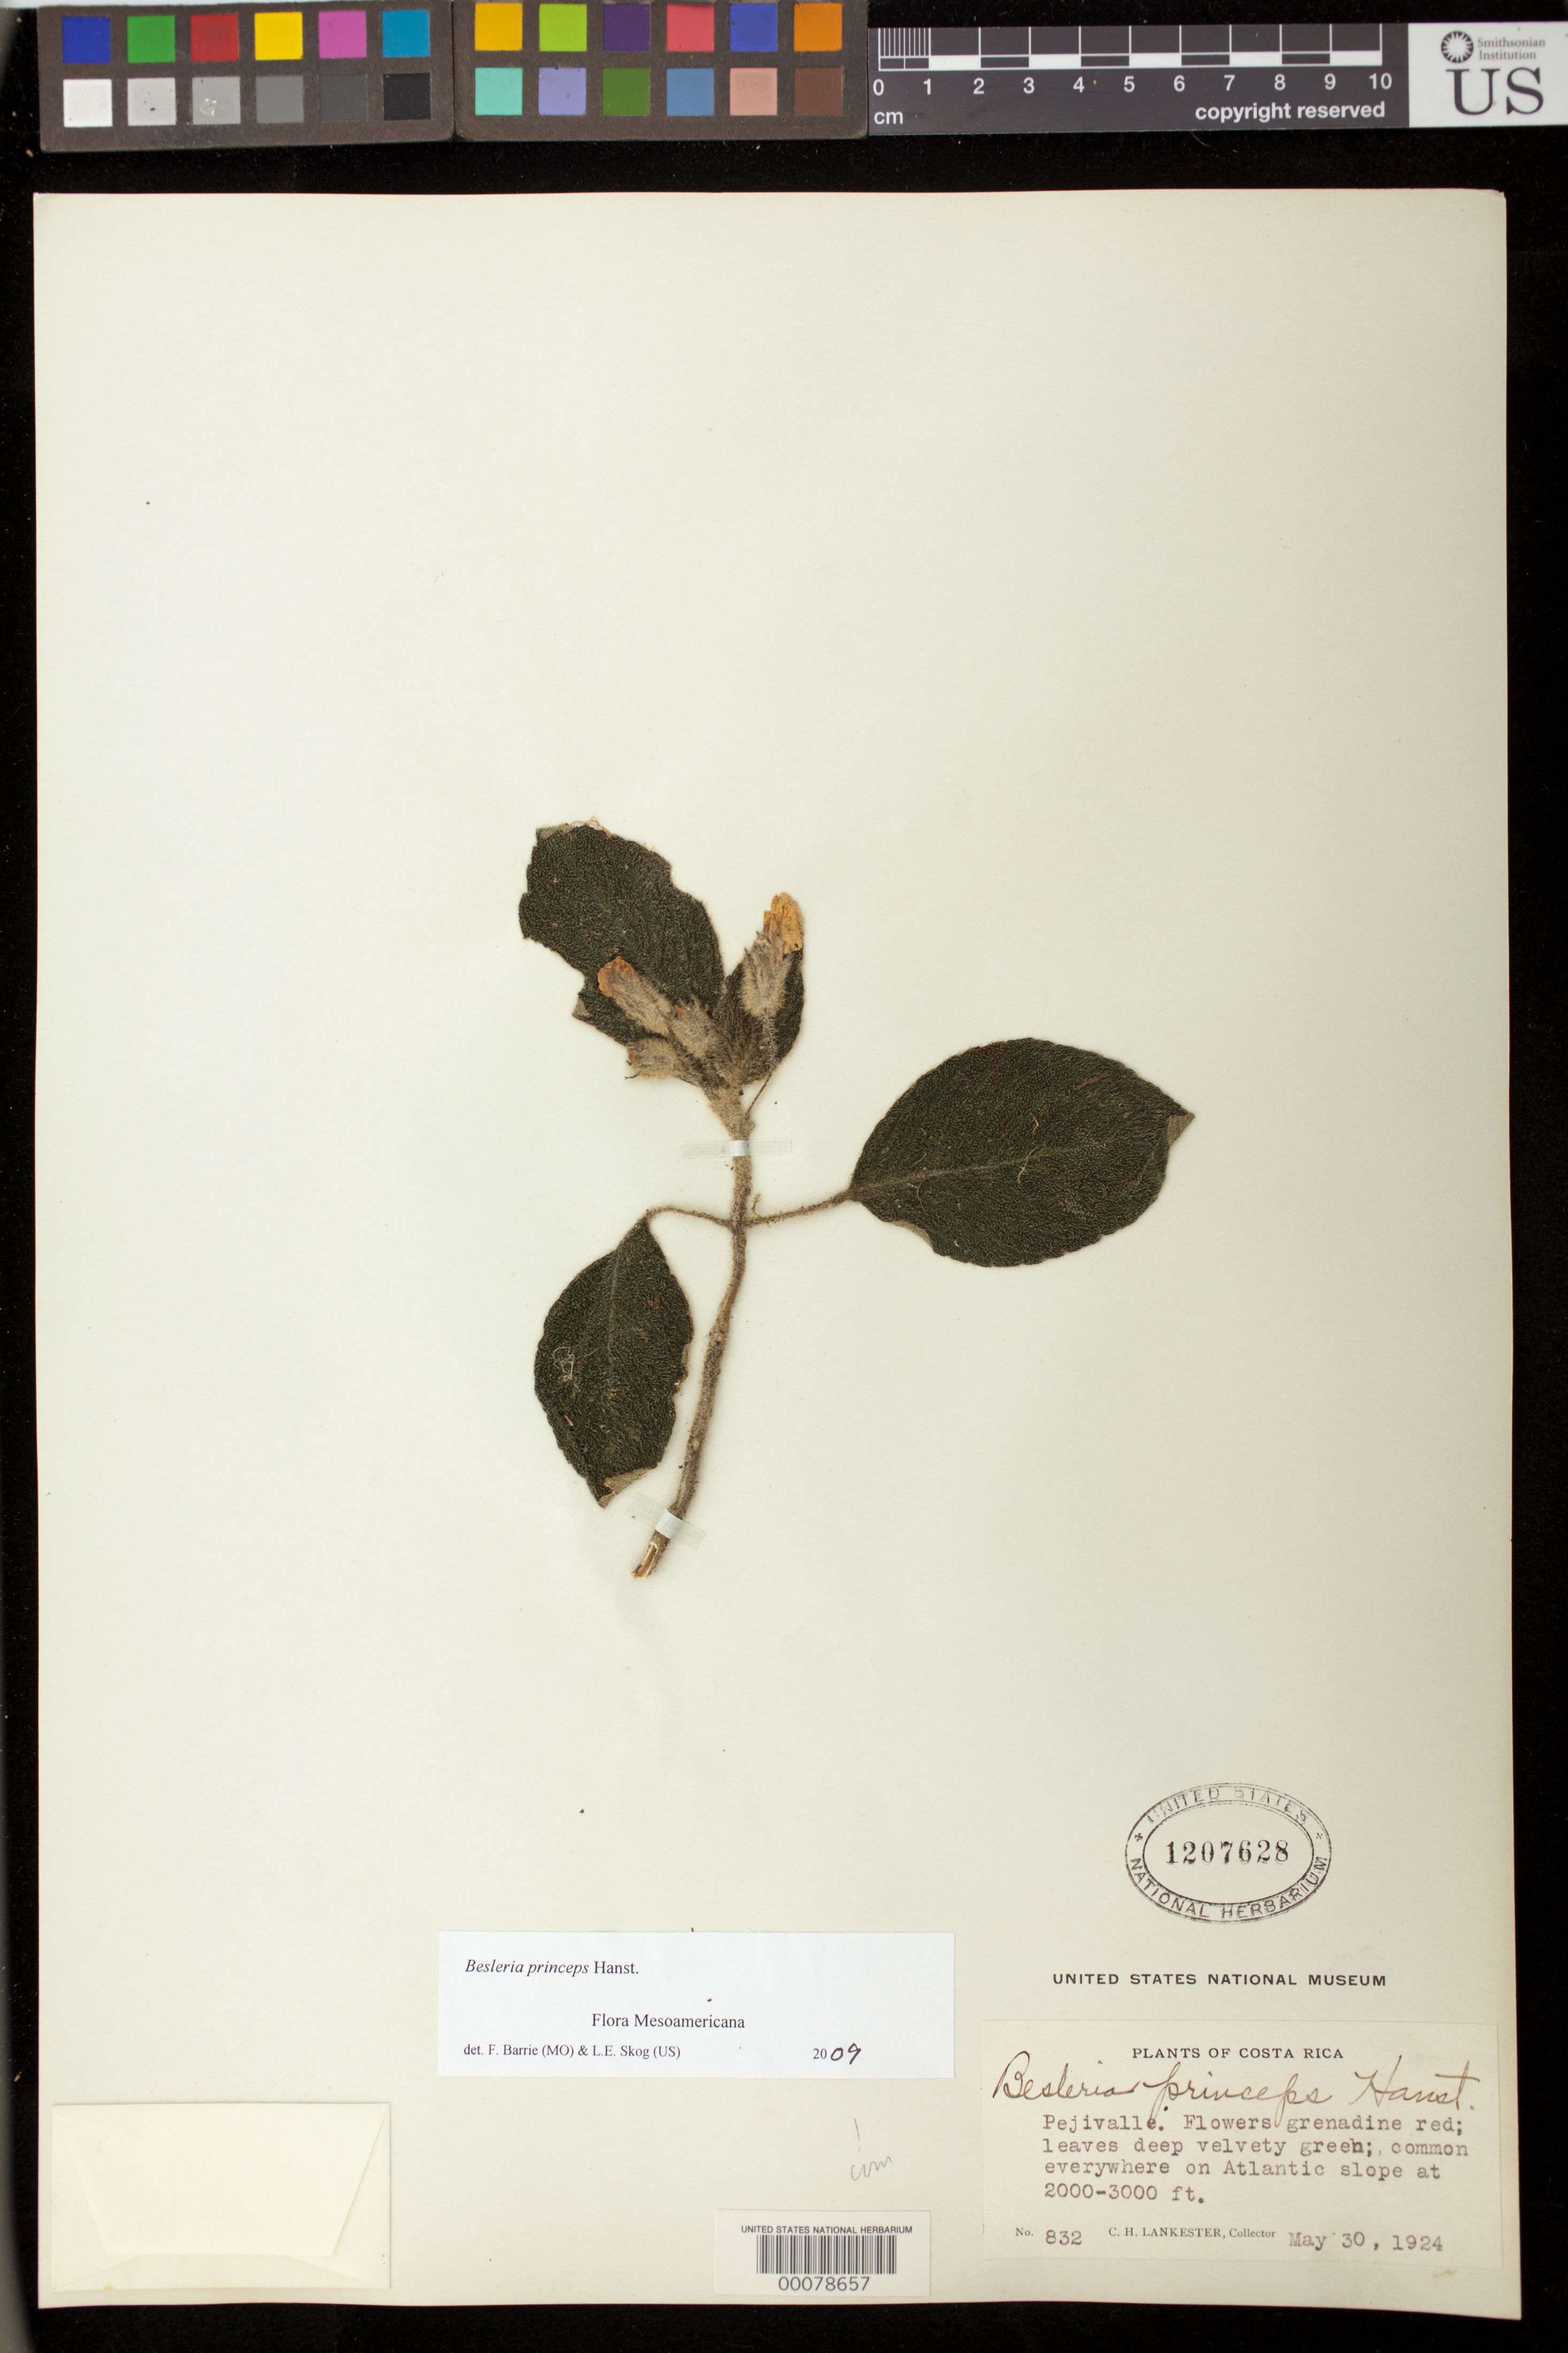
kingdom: Plantae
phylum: Tracheophyta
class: Magnoliopsida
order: Lamiales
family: Gesneriaceae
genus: Besleria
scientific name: Besleria princeps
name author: Hanst.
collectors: C. H. Lankester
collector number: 832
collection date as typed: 30 May 1924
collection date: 1924-05-30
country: Costa Rica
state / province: Cartago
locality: Pejivalle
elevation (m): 610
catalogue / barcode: US 1207628